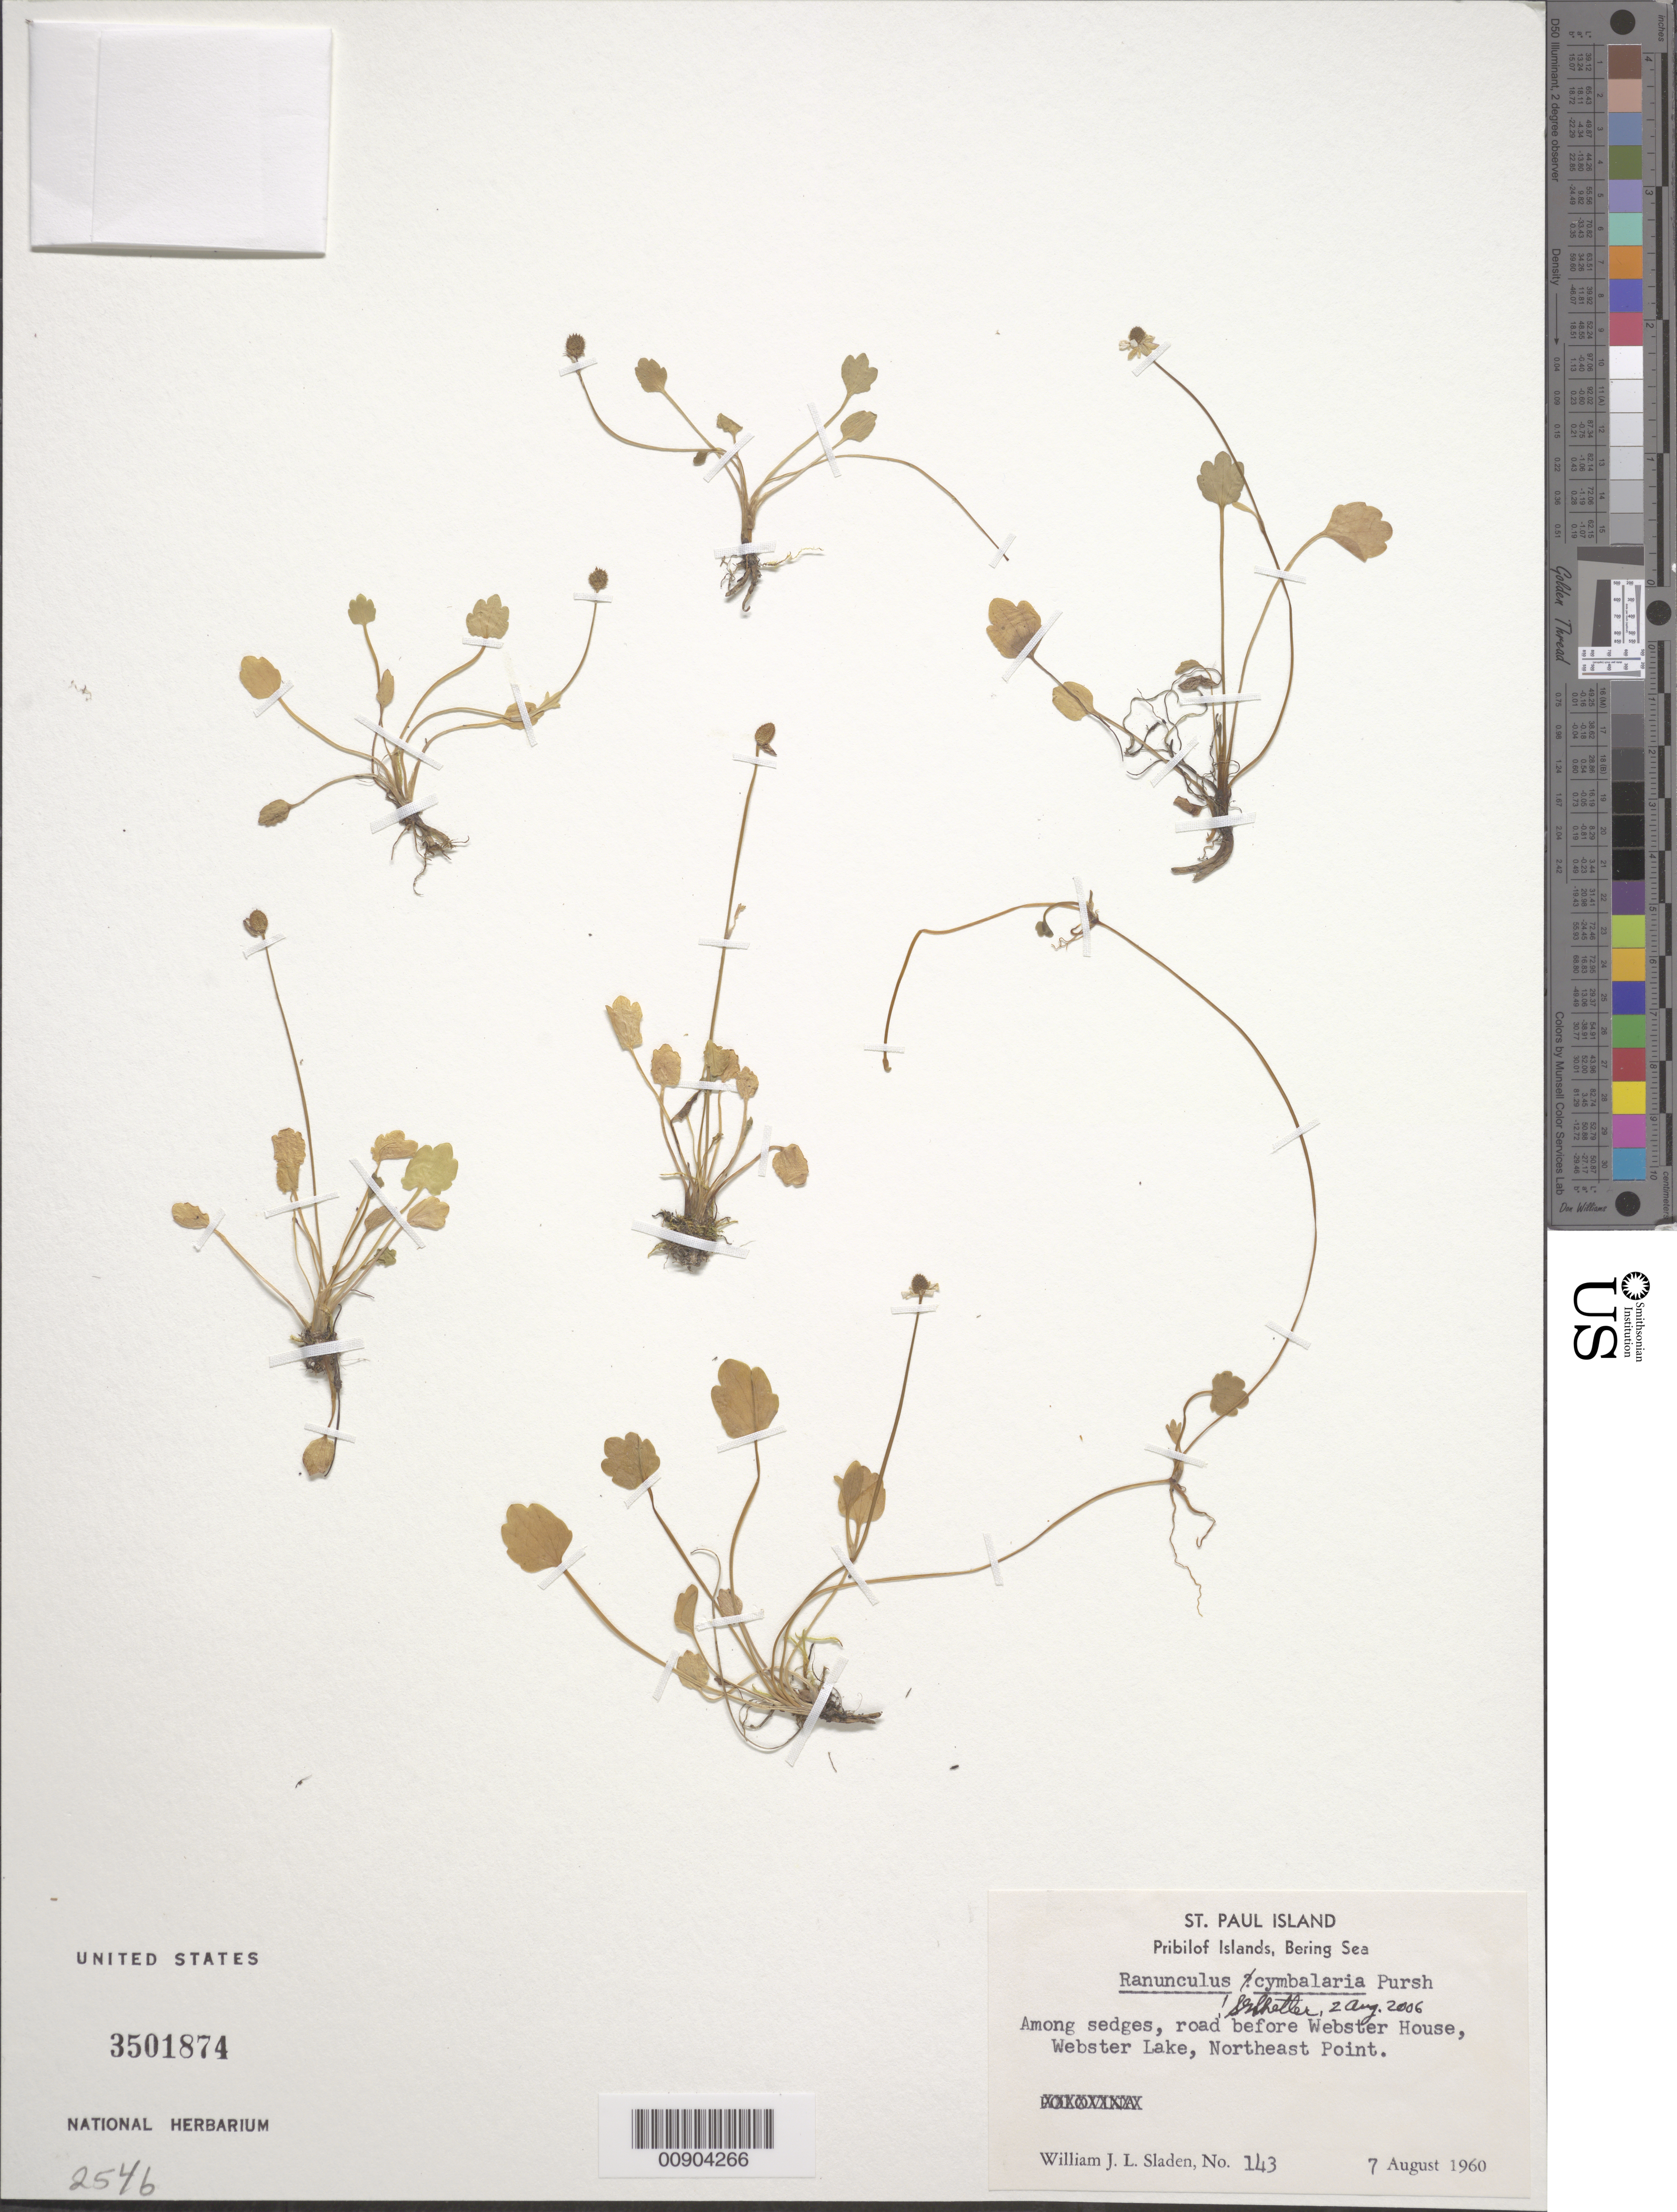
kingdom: Plantae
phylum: Tracheophyta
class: Magnoliopsida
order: Ranunculales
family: Ranunculaceae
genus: Halerpestes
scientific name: Halerpestes cymbalaria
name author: (Pursh) Greene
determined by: Strong, M. T., (US), Smithsonian Institution - National Museum of Natural History (UNITED STATES)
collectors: W. Sladen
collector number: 143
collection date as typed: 07 Aug 1960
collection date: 1960-08-07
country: United States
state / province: Alaska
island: St. Paul Island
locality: St. Paul Island. Road before Webster House, Webster Lake, Northeast Point., Bering Sea, Pribilof Islands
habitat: Among sedges.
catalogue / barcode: US 3501874